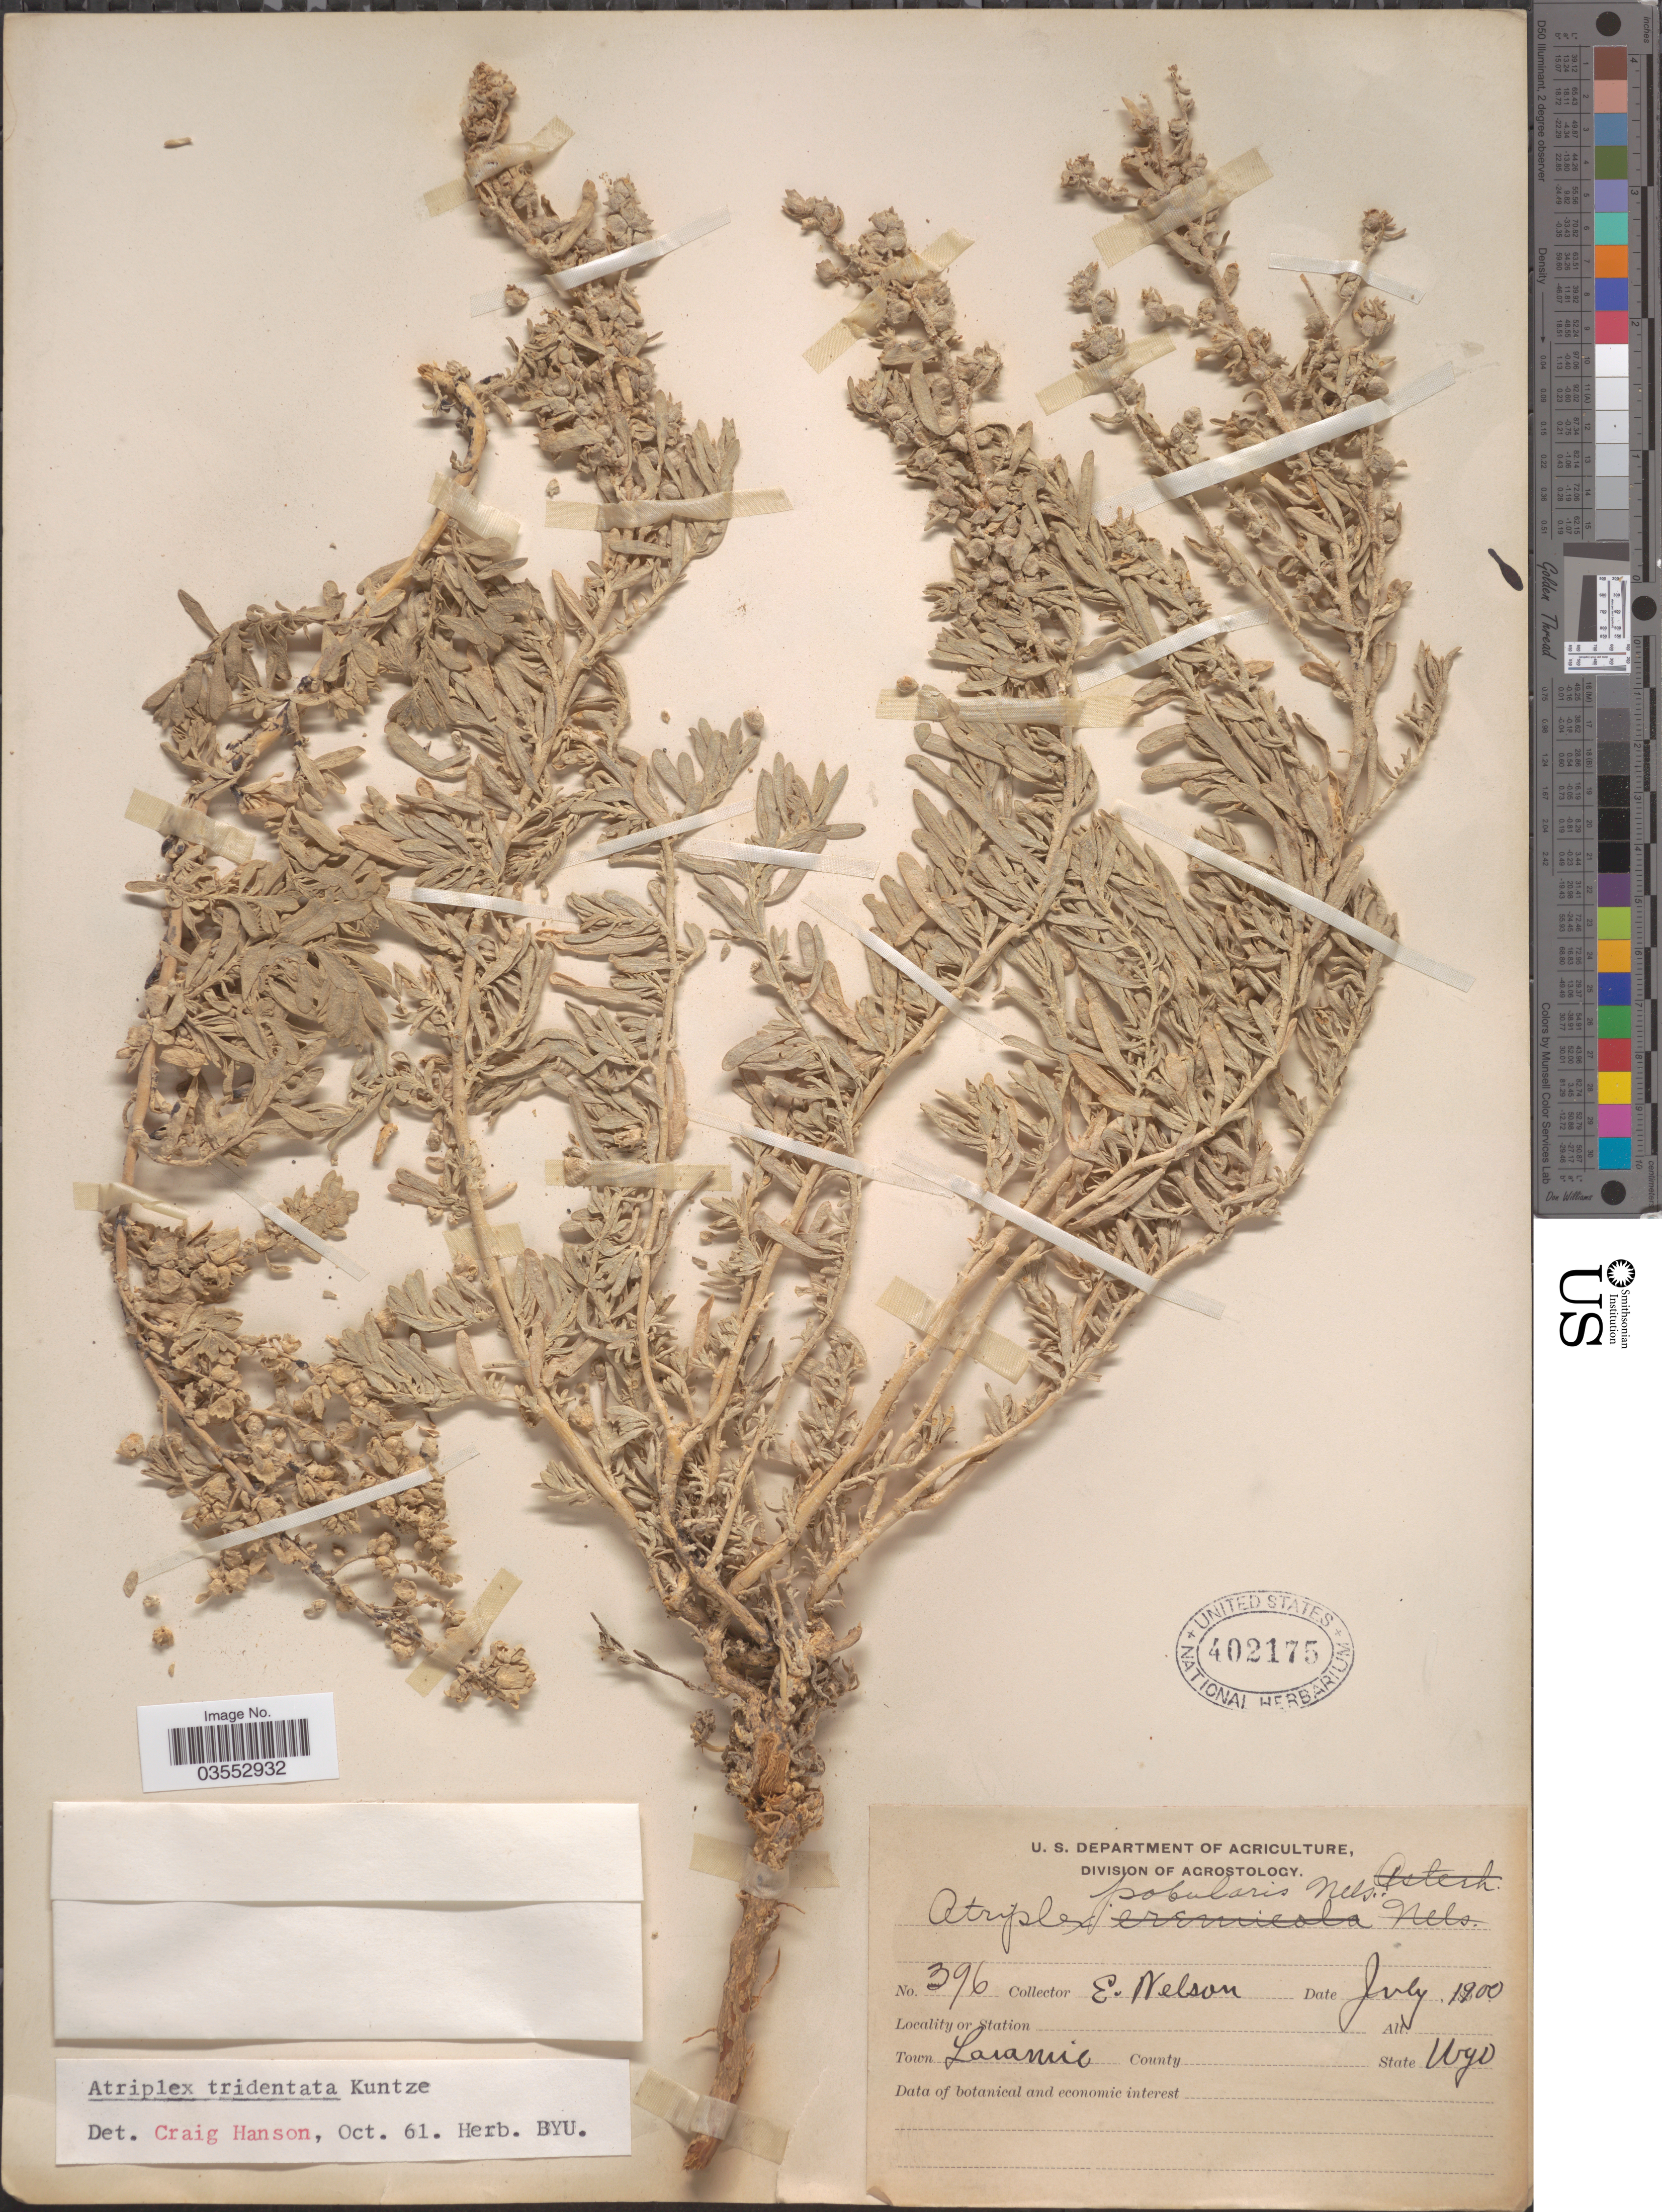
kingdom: Plantae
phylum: Tracheophyta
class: Magnoliopsida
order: Caryophyllales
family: Amaranthaceae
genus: Atriplex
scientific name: Atriplex tridentata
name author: Kuntze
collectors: E. Nelson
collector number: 396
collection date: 1900-07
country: United States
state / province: Wyoming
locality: Town Laramie.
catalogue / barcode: US 402175